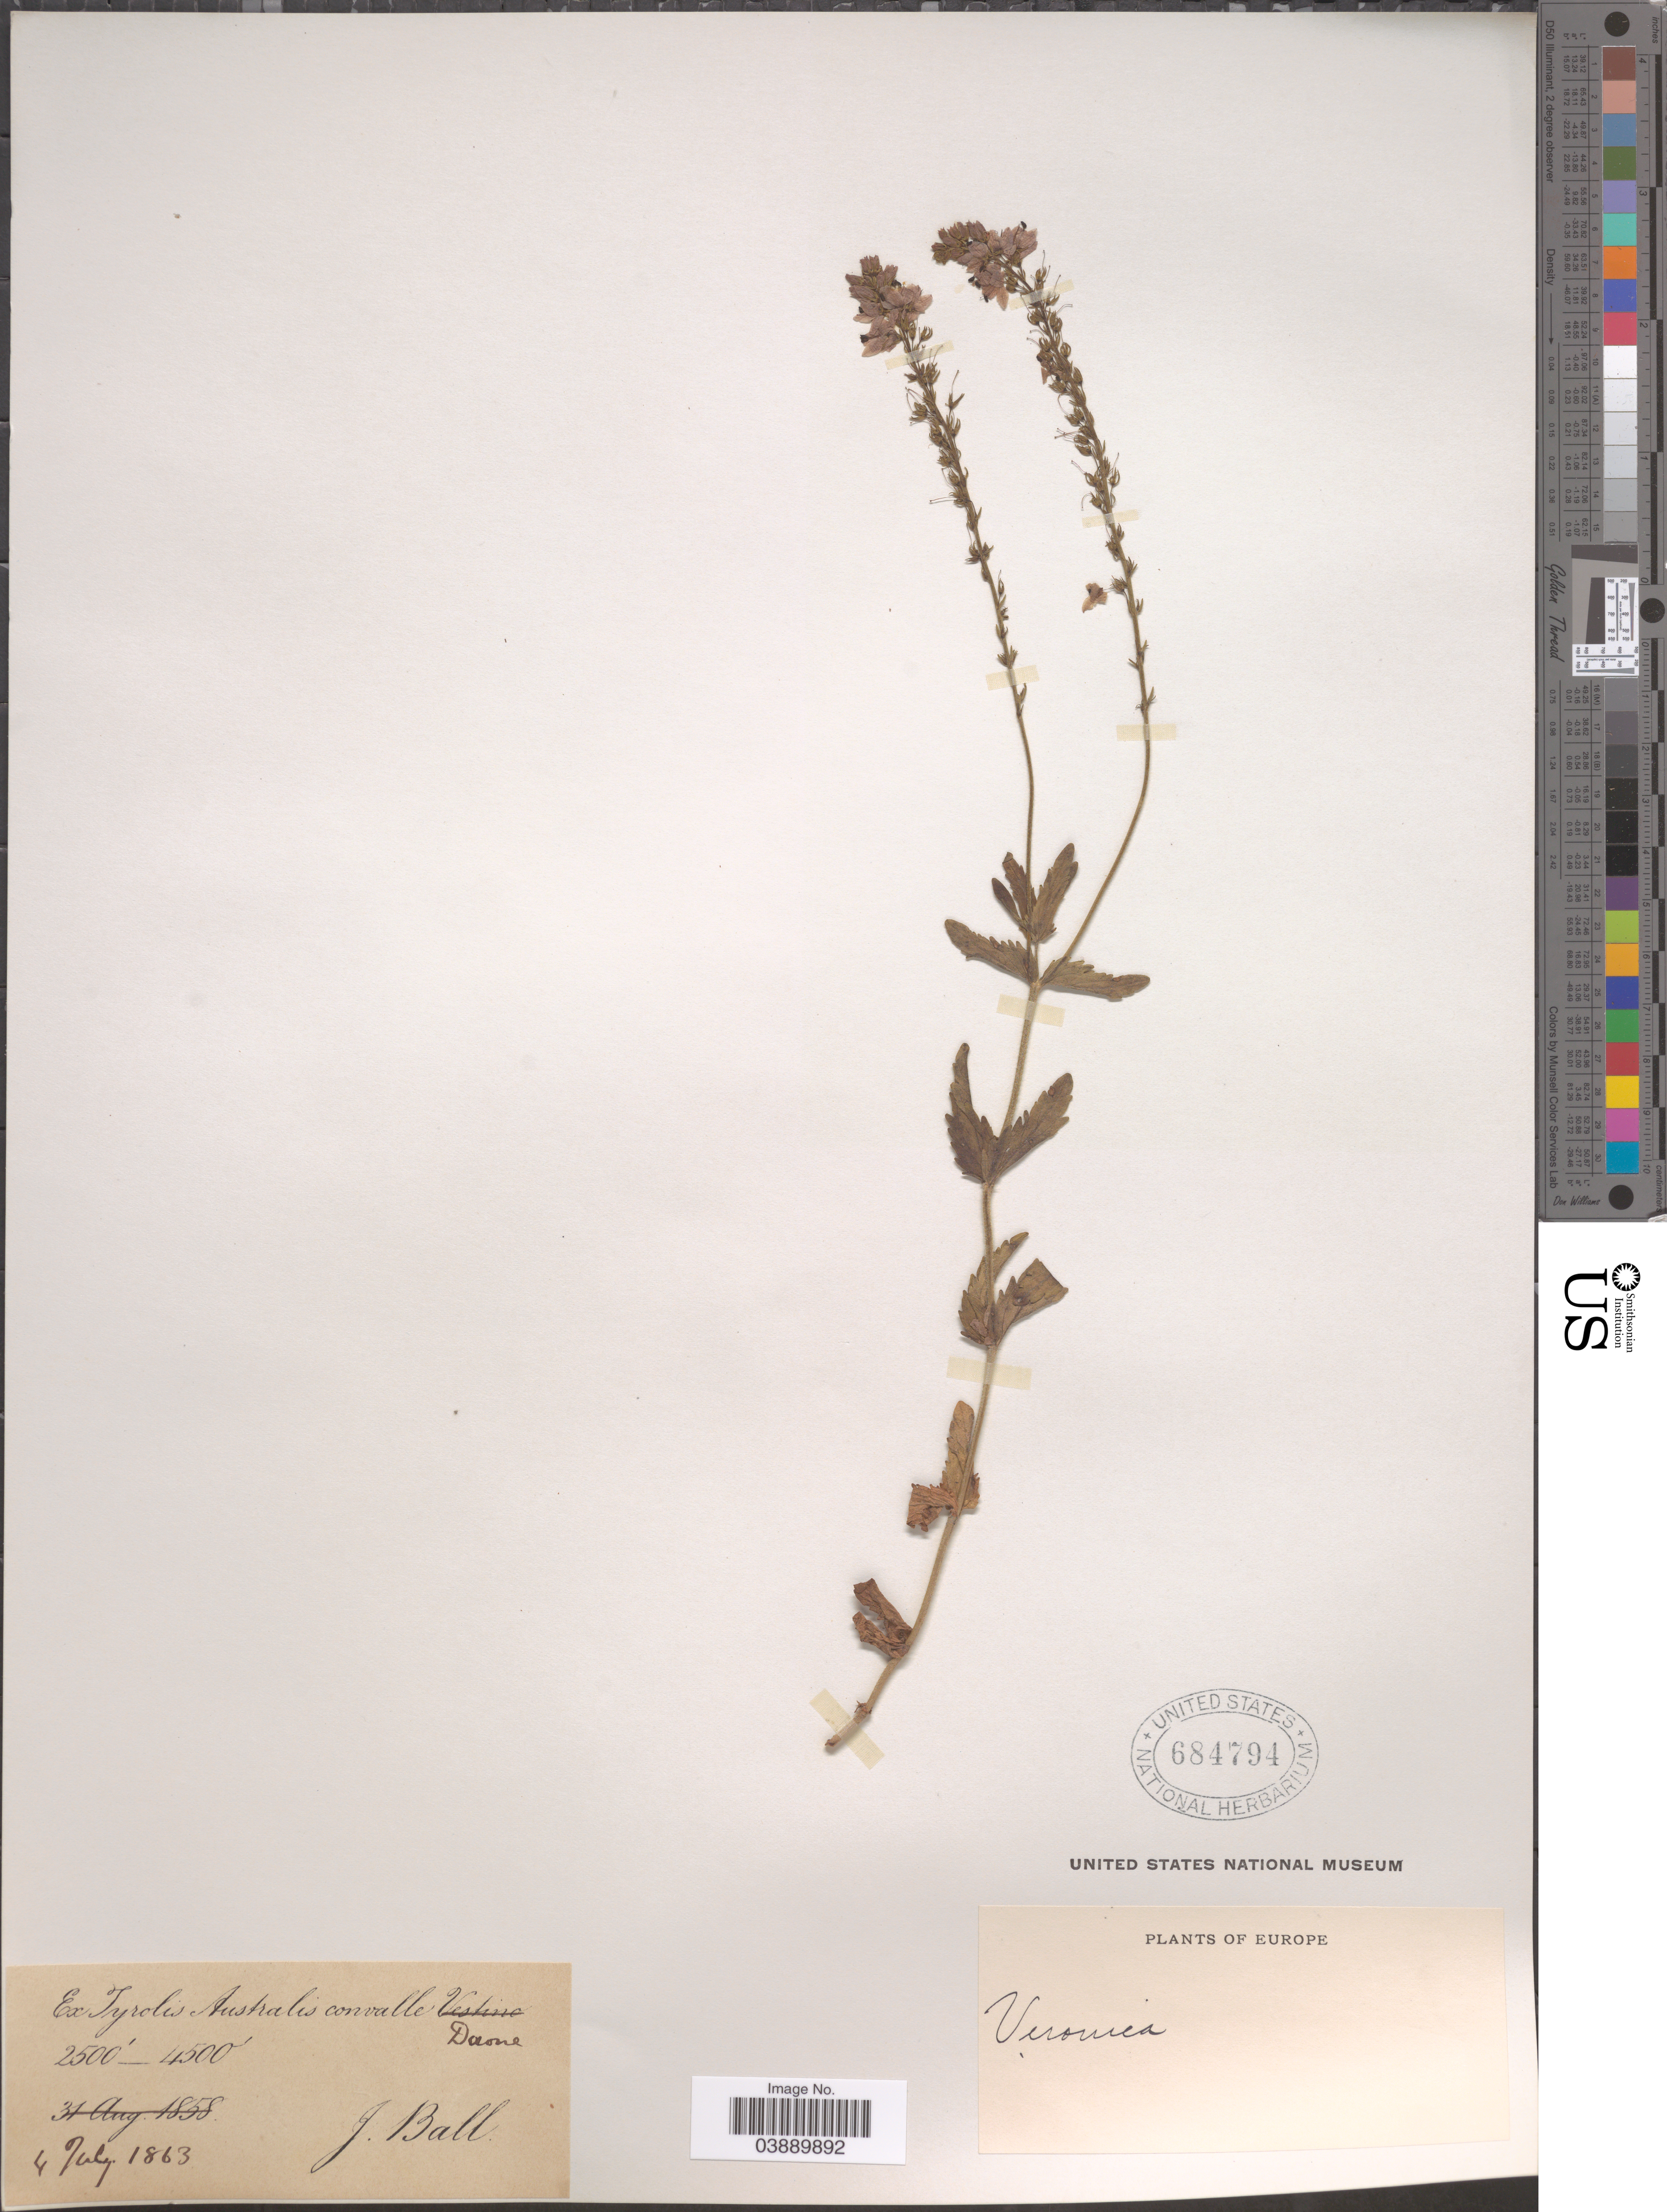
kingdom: Plantae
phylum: Tracheophyta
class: Magnoliopsida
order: Lamiales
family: Plantaginaceae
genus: Veronica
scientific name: Veronica teucrium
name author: L.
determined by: Albach, Dirk C.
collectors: J. Ball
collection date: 1863-07-04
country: Italy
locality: Ex Tyrolis Australis convalle Daone.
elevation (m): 762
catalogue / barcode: US 684794